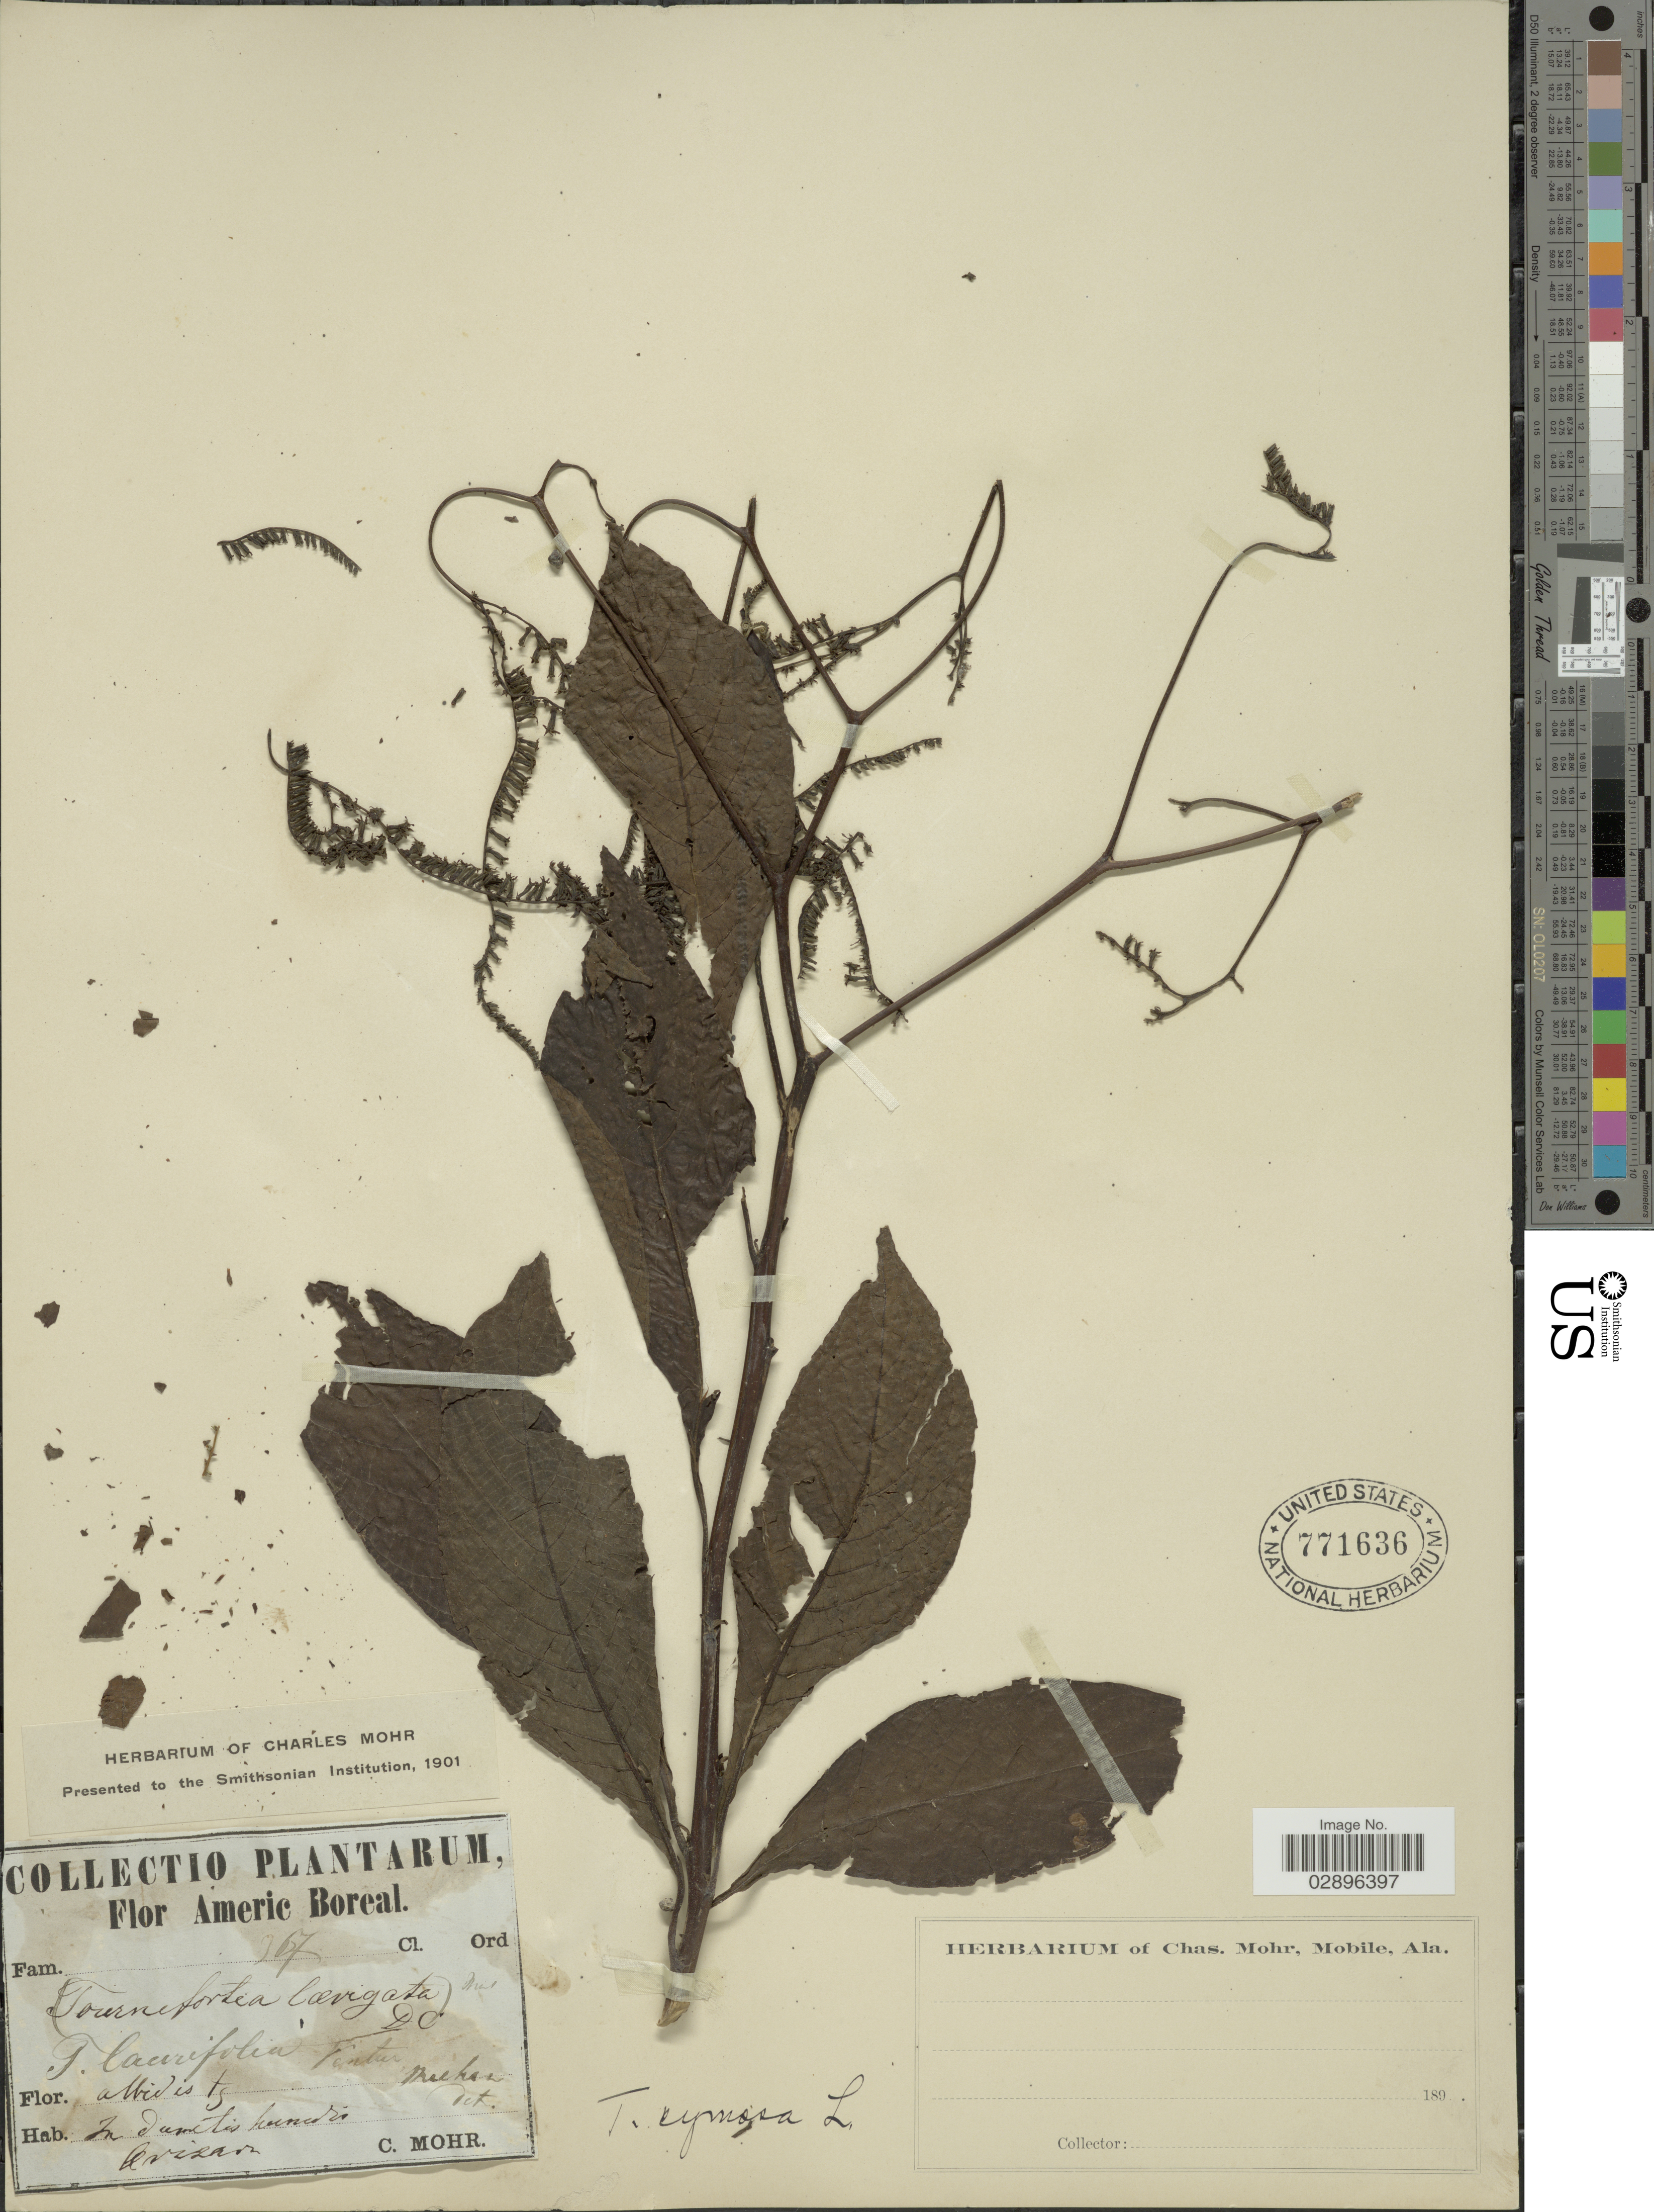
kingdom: Plantae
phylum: Tracheophyta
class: Magnoliopsida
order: Boraginales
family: Heliotropiaceae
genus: Tournefortia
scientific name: Tournefortia glabra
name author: L.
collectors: Mohr, C. T. (herbarium)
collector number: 367*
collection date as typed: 189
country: United States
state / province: Arizona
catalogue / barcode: US 771636